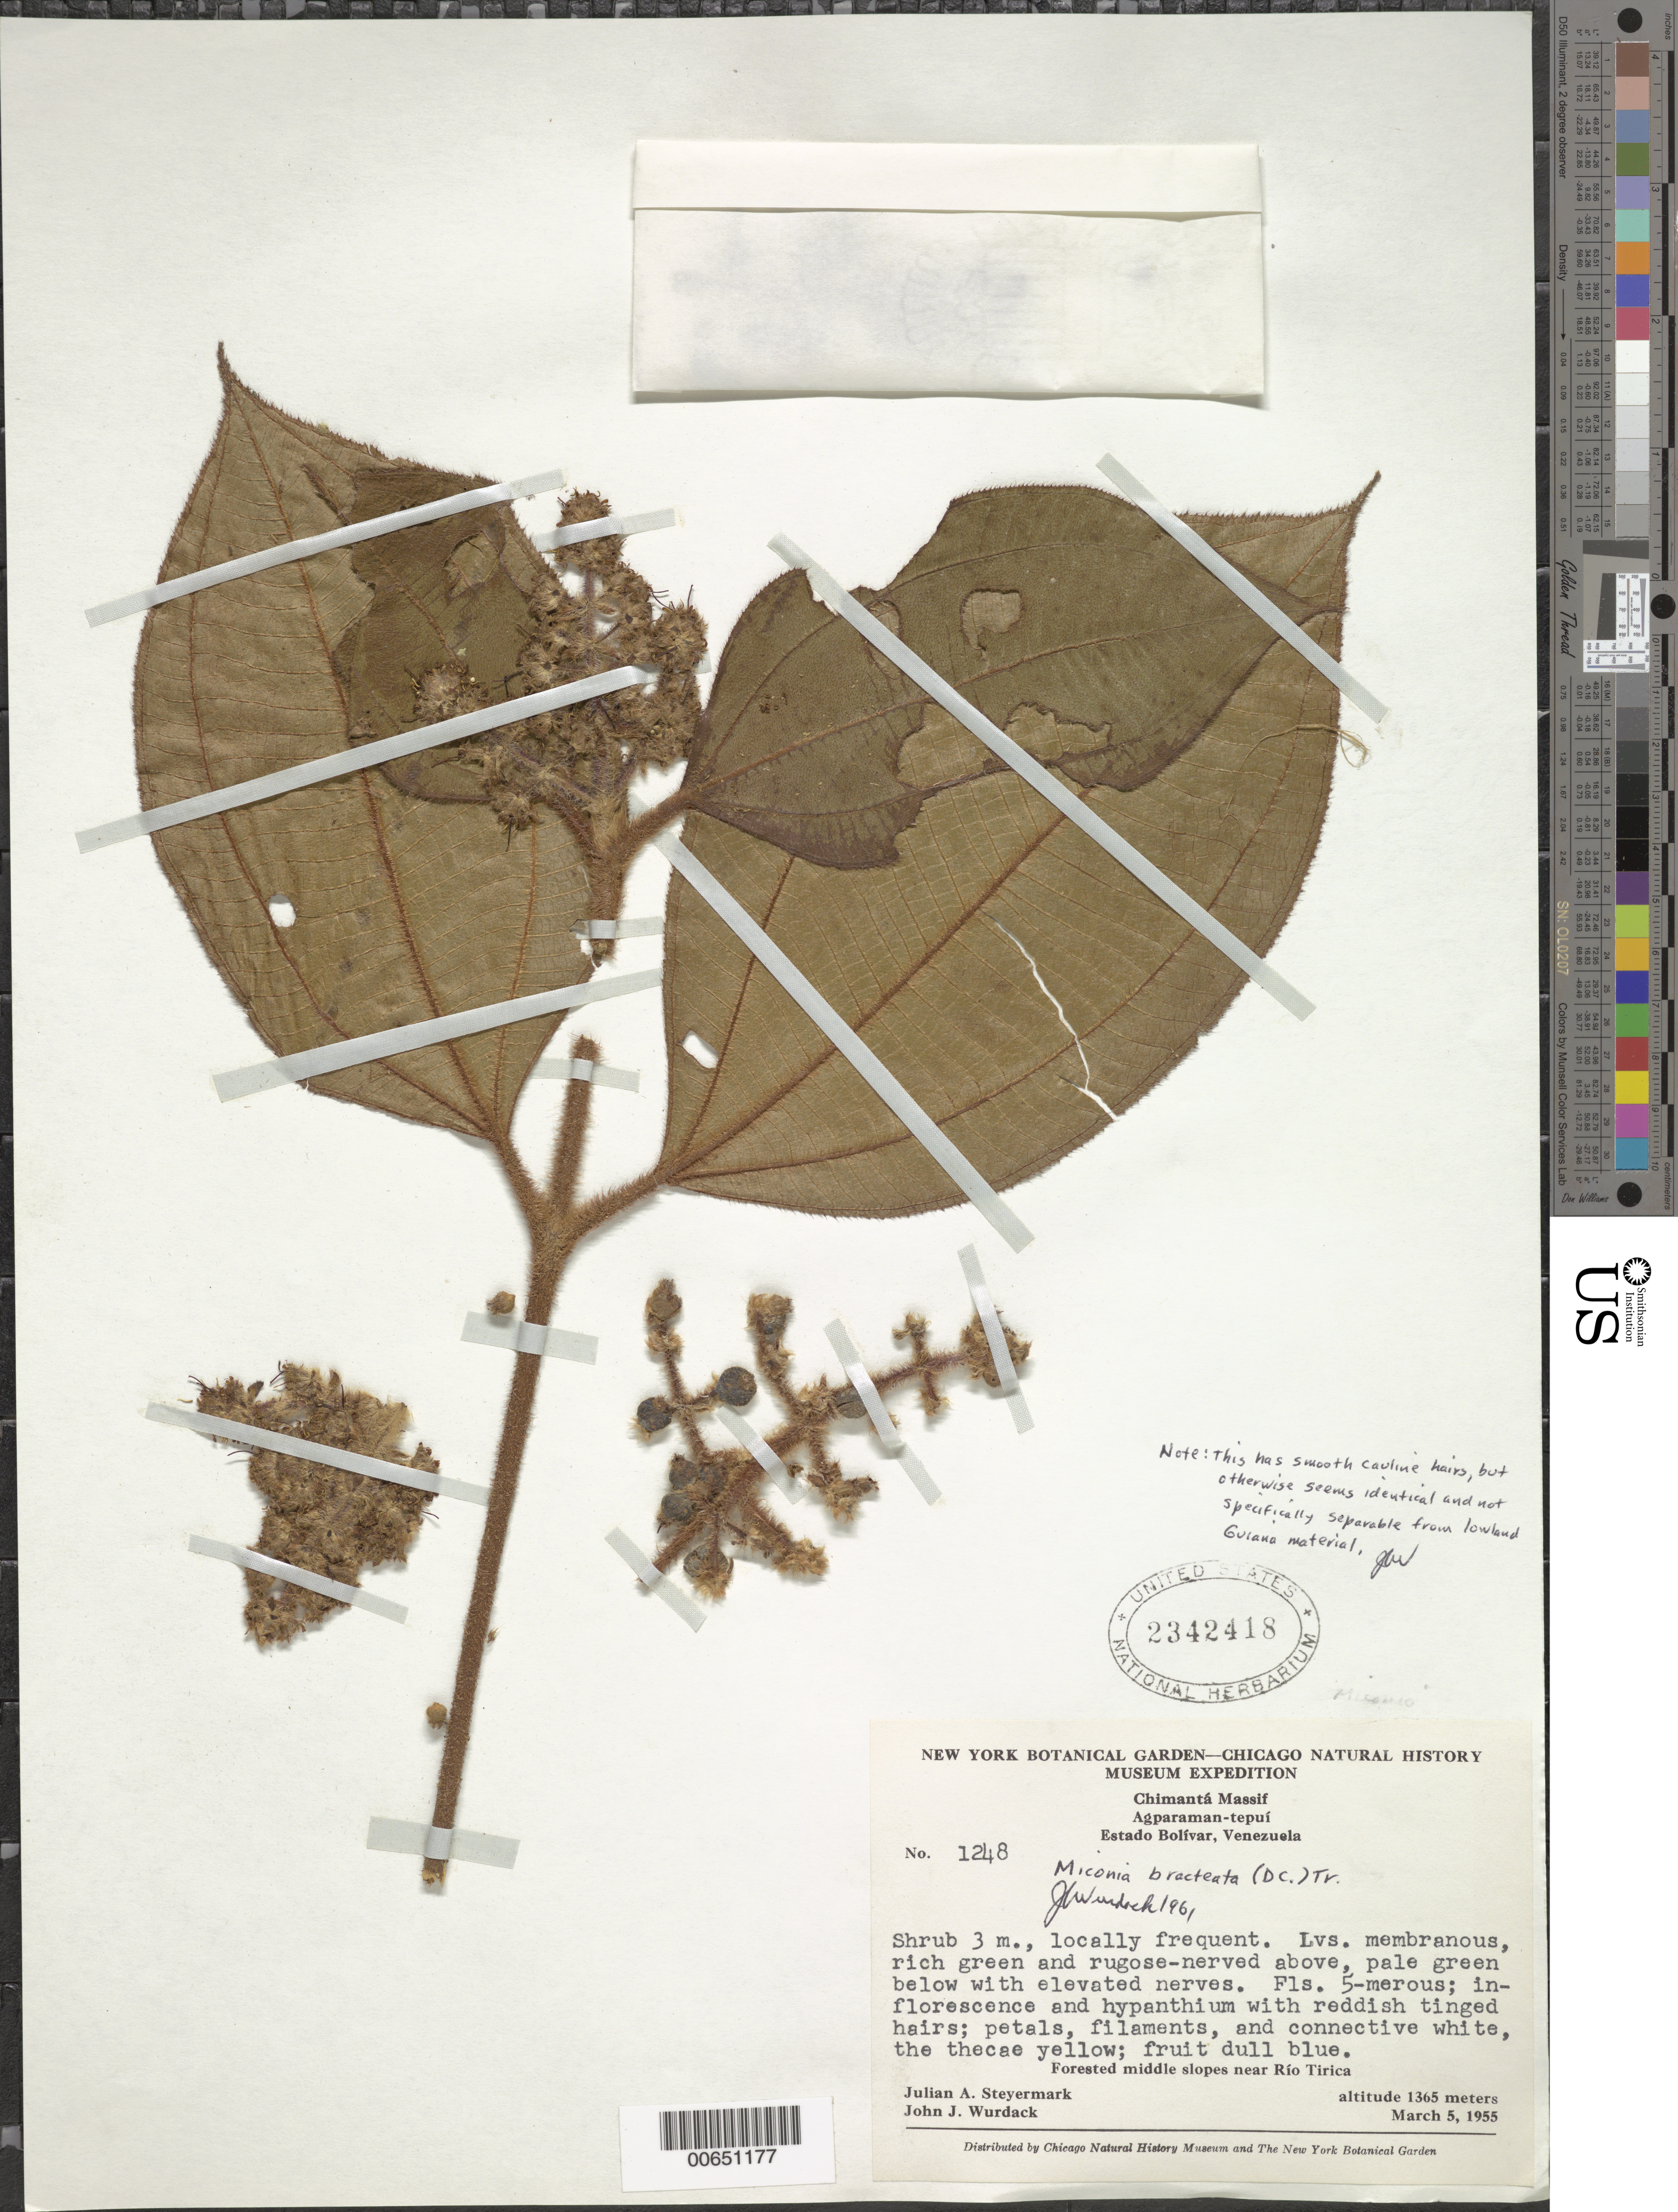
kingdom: Plantae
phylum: Tracheophyta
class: Magnoliopsida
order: Myrtales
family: Melastomataceae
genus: Miconia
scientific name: Miconia bracteata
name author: (DC.) Triana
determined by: Wurdack, John J., (US), US (UNITED STATES)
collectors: J. Steyermark & J. J. Wurdack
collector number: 55 1248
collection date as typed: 5-Mar-55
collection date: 1955-03-05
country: Venezuela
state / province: Bolívar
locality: Chimantá Massif, Agparaman-tepuí, near Río Tirica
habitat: Forested middle slopes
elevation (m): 1365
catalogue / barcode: US 2342418